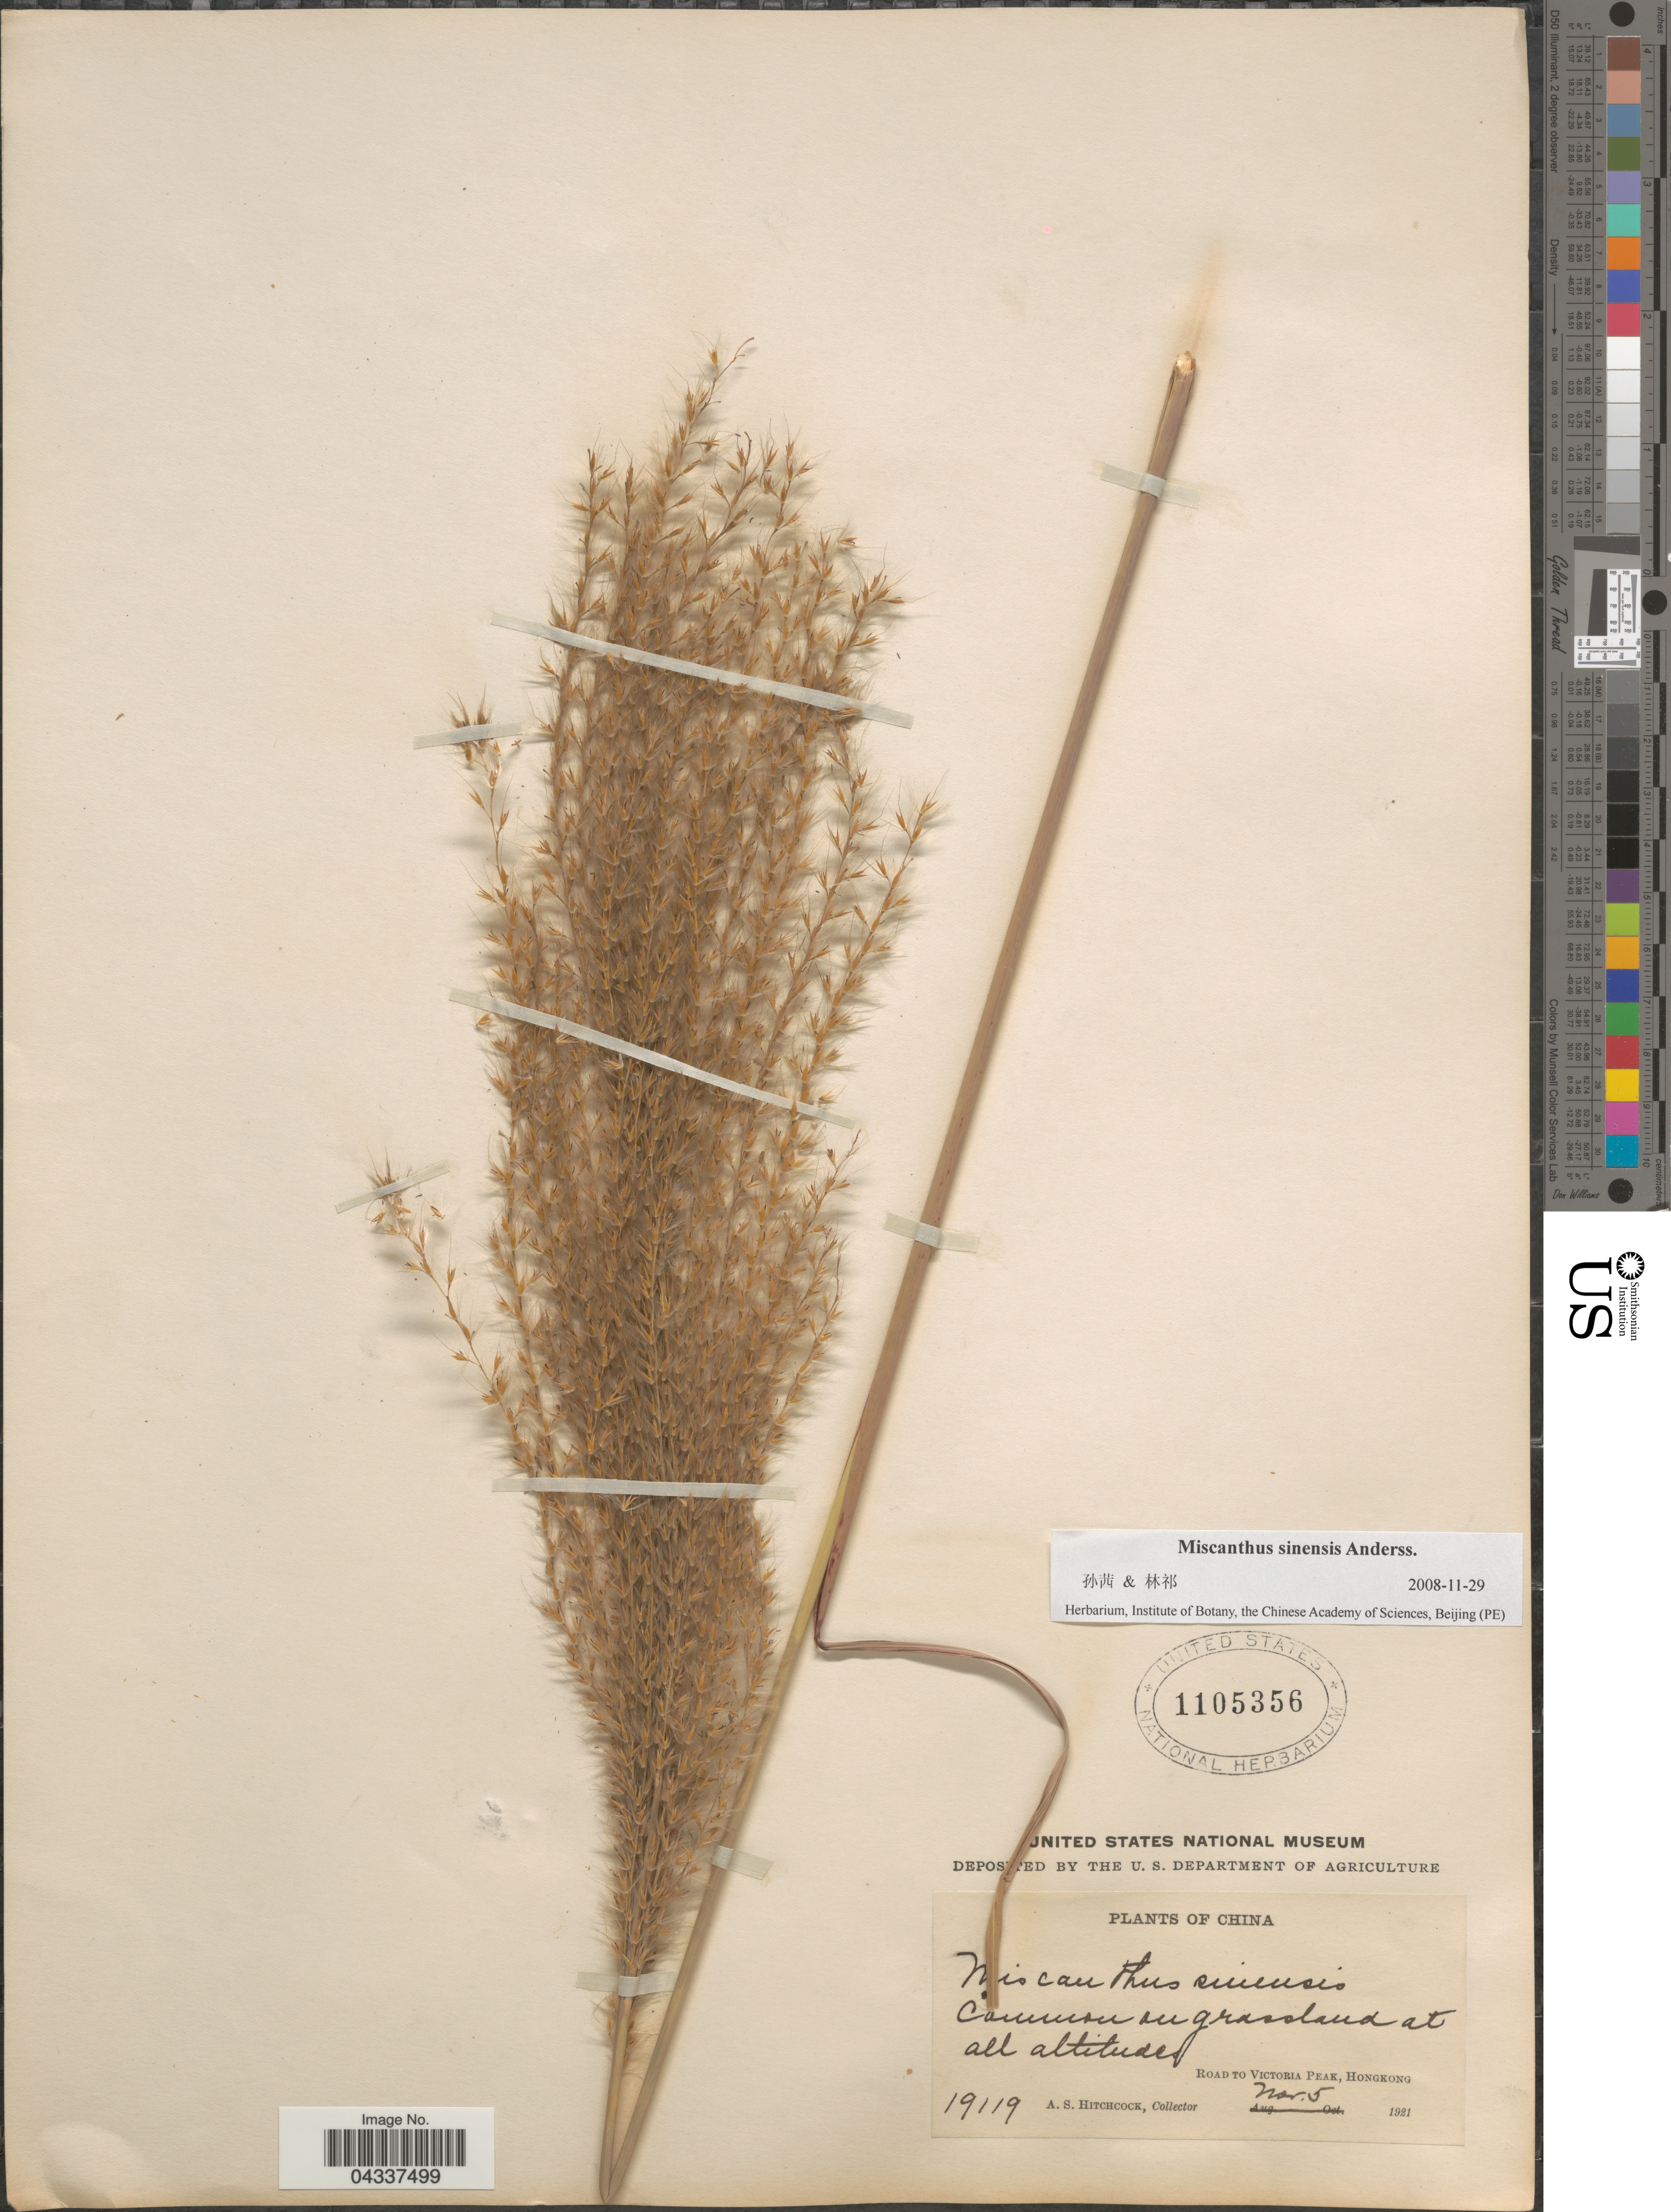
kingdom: Plantae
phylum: Tracheophyta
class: Liliopsida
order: Poales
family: Poaceae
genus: Miscanthus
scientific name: Miscanthus sinensis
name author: Andersson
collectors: A. S. Hitchcock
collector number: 19119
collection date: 1921-11-05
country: China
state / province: Hong Kong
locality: Common on grassland at all altitudes. Road to Victoria Peak, Hongkong.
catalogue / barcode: US 1105356